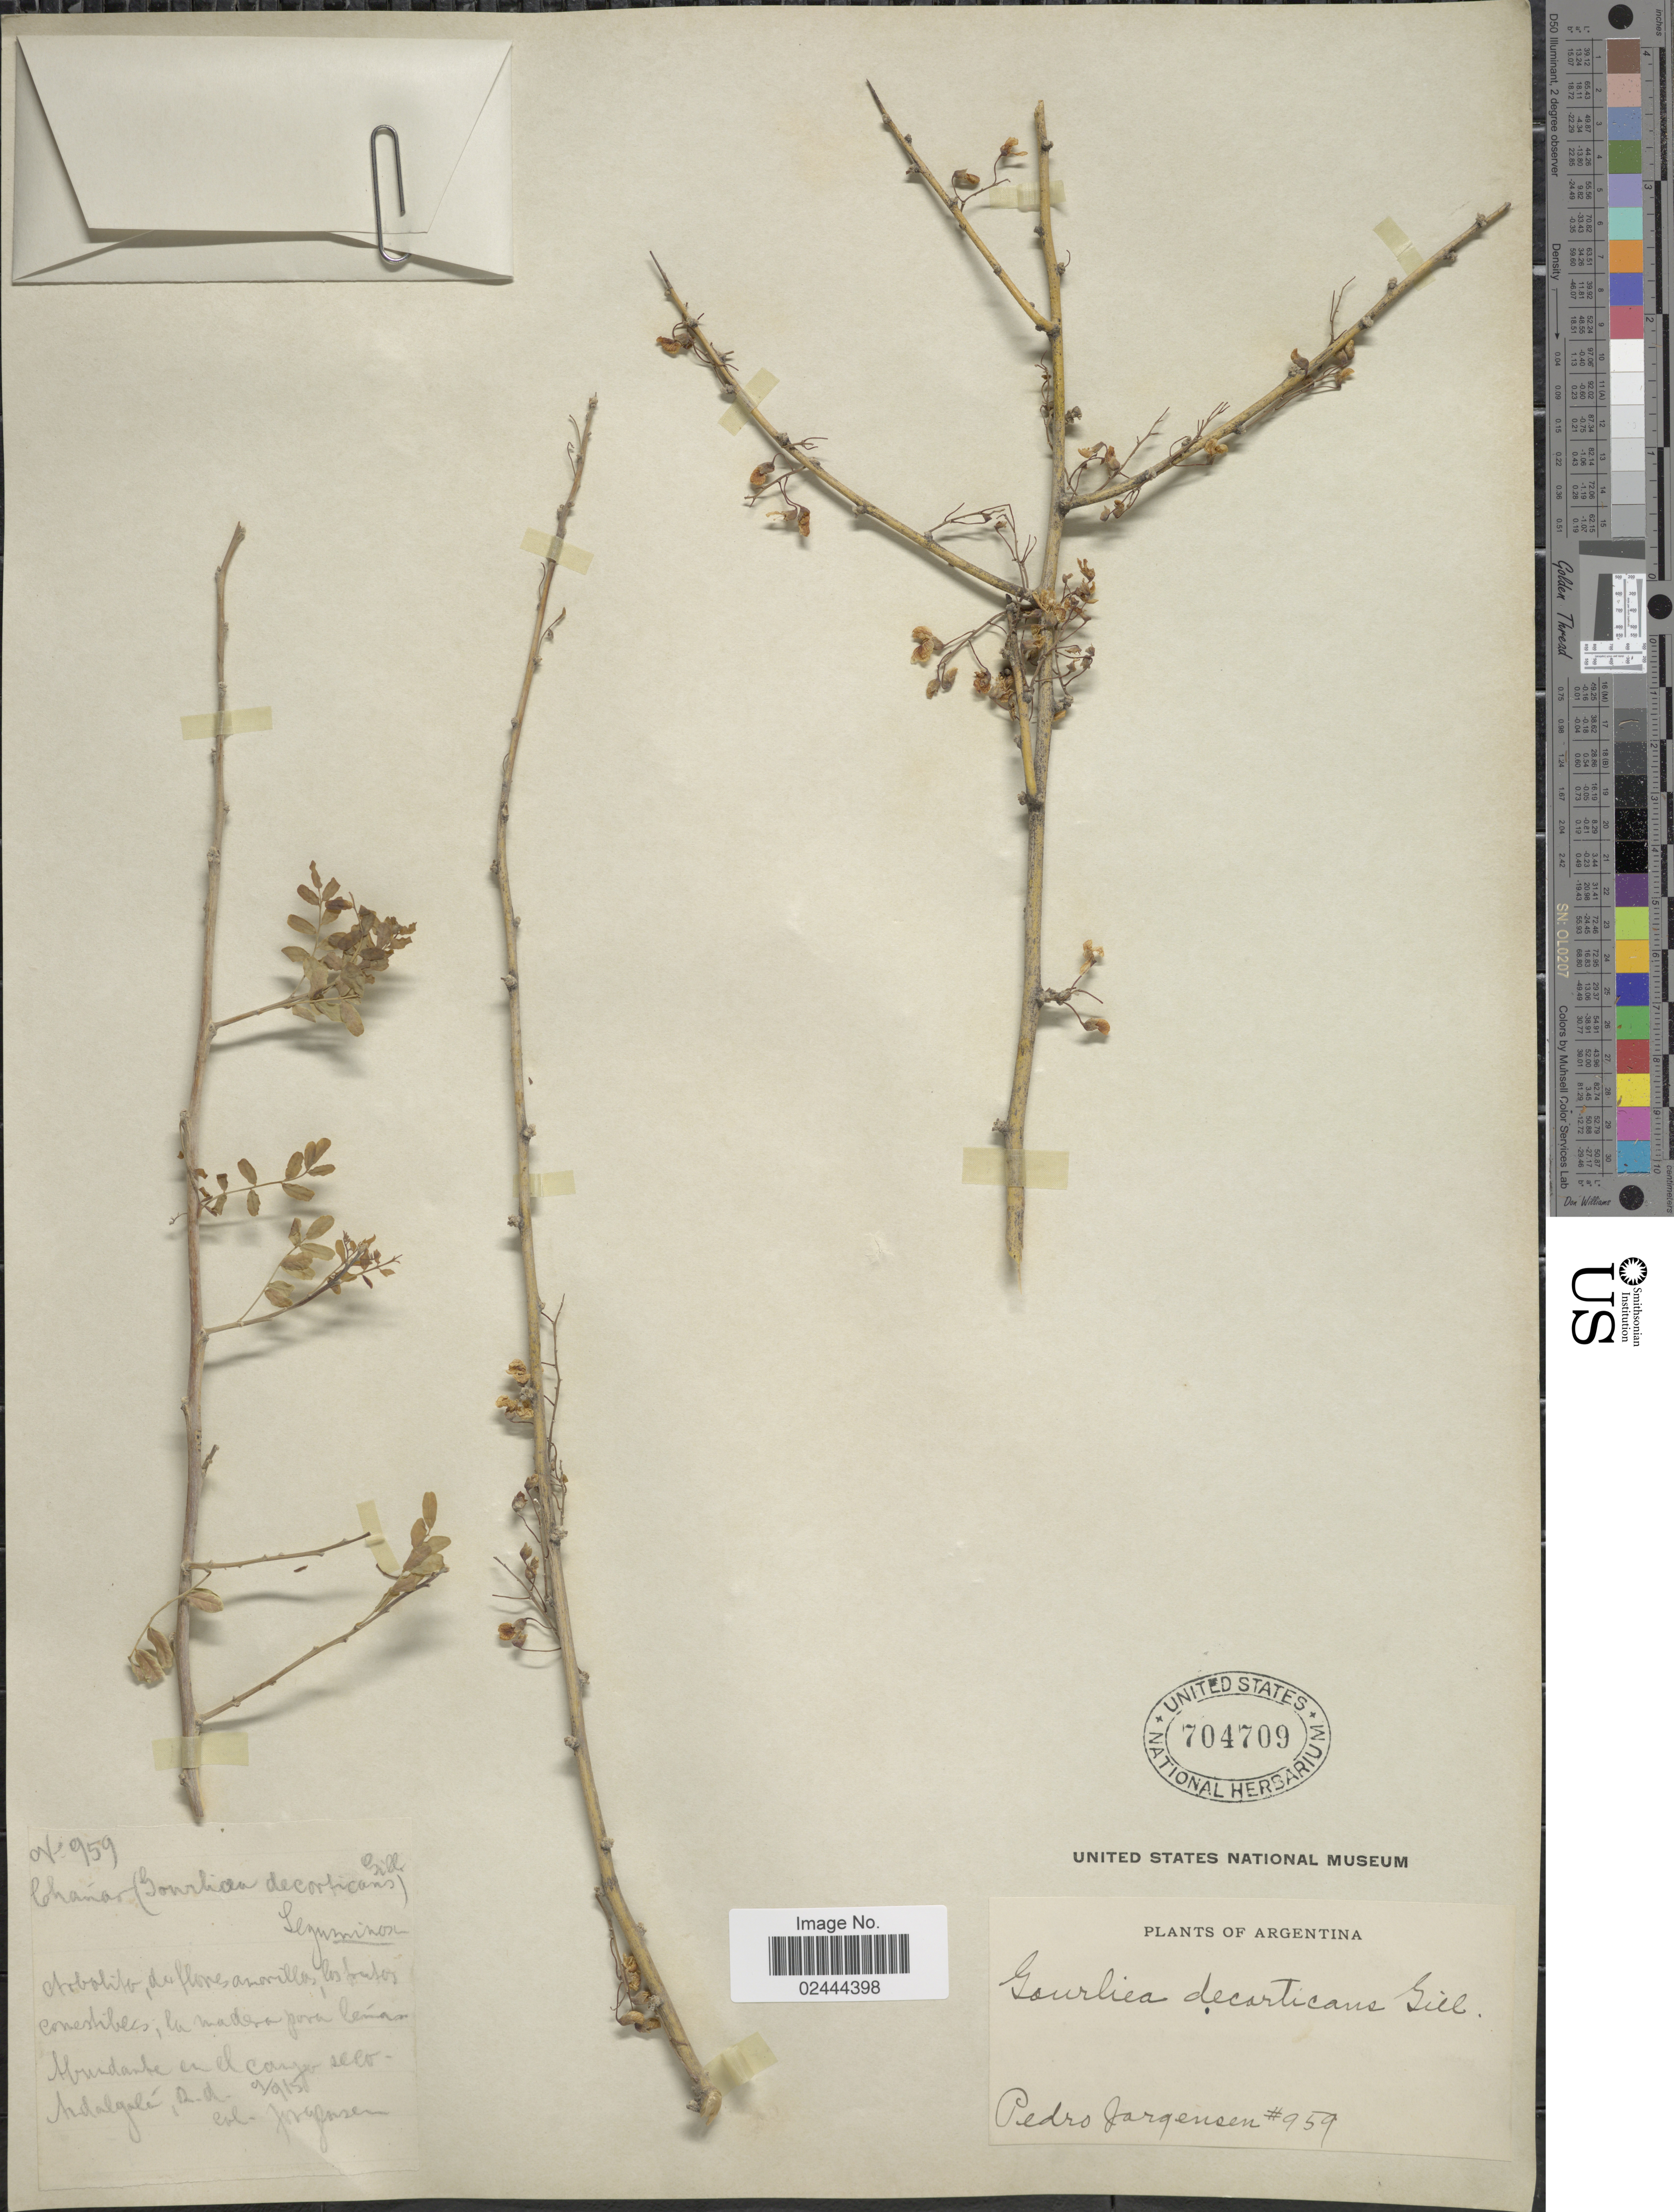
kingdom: Plantae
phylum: Tracheophyta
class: Magnoliopsida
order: Fabales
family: Fabaceae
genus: Geoffroea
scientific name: Geoffroea decorticans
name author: (Gillies ex Hook. & Arn.) Burkart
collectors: P. Jörgensen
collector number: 959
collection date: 1915-09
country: Argentina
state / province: Catamarca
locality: Andalgala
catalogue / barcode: US 704709